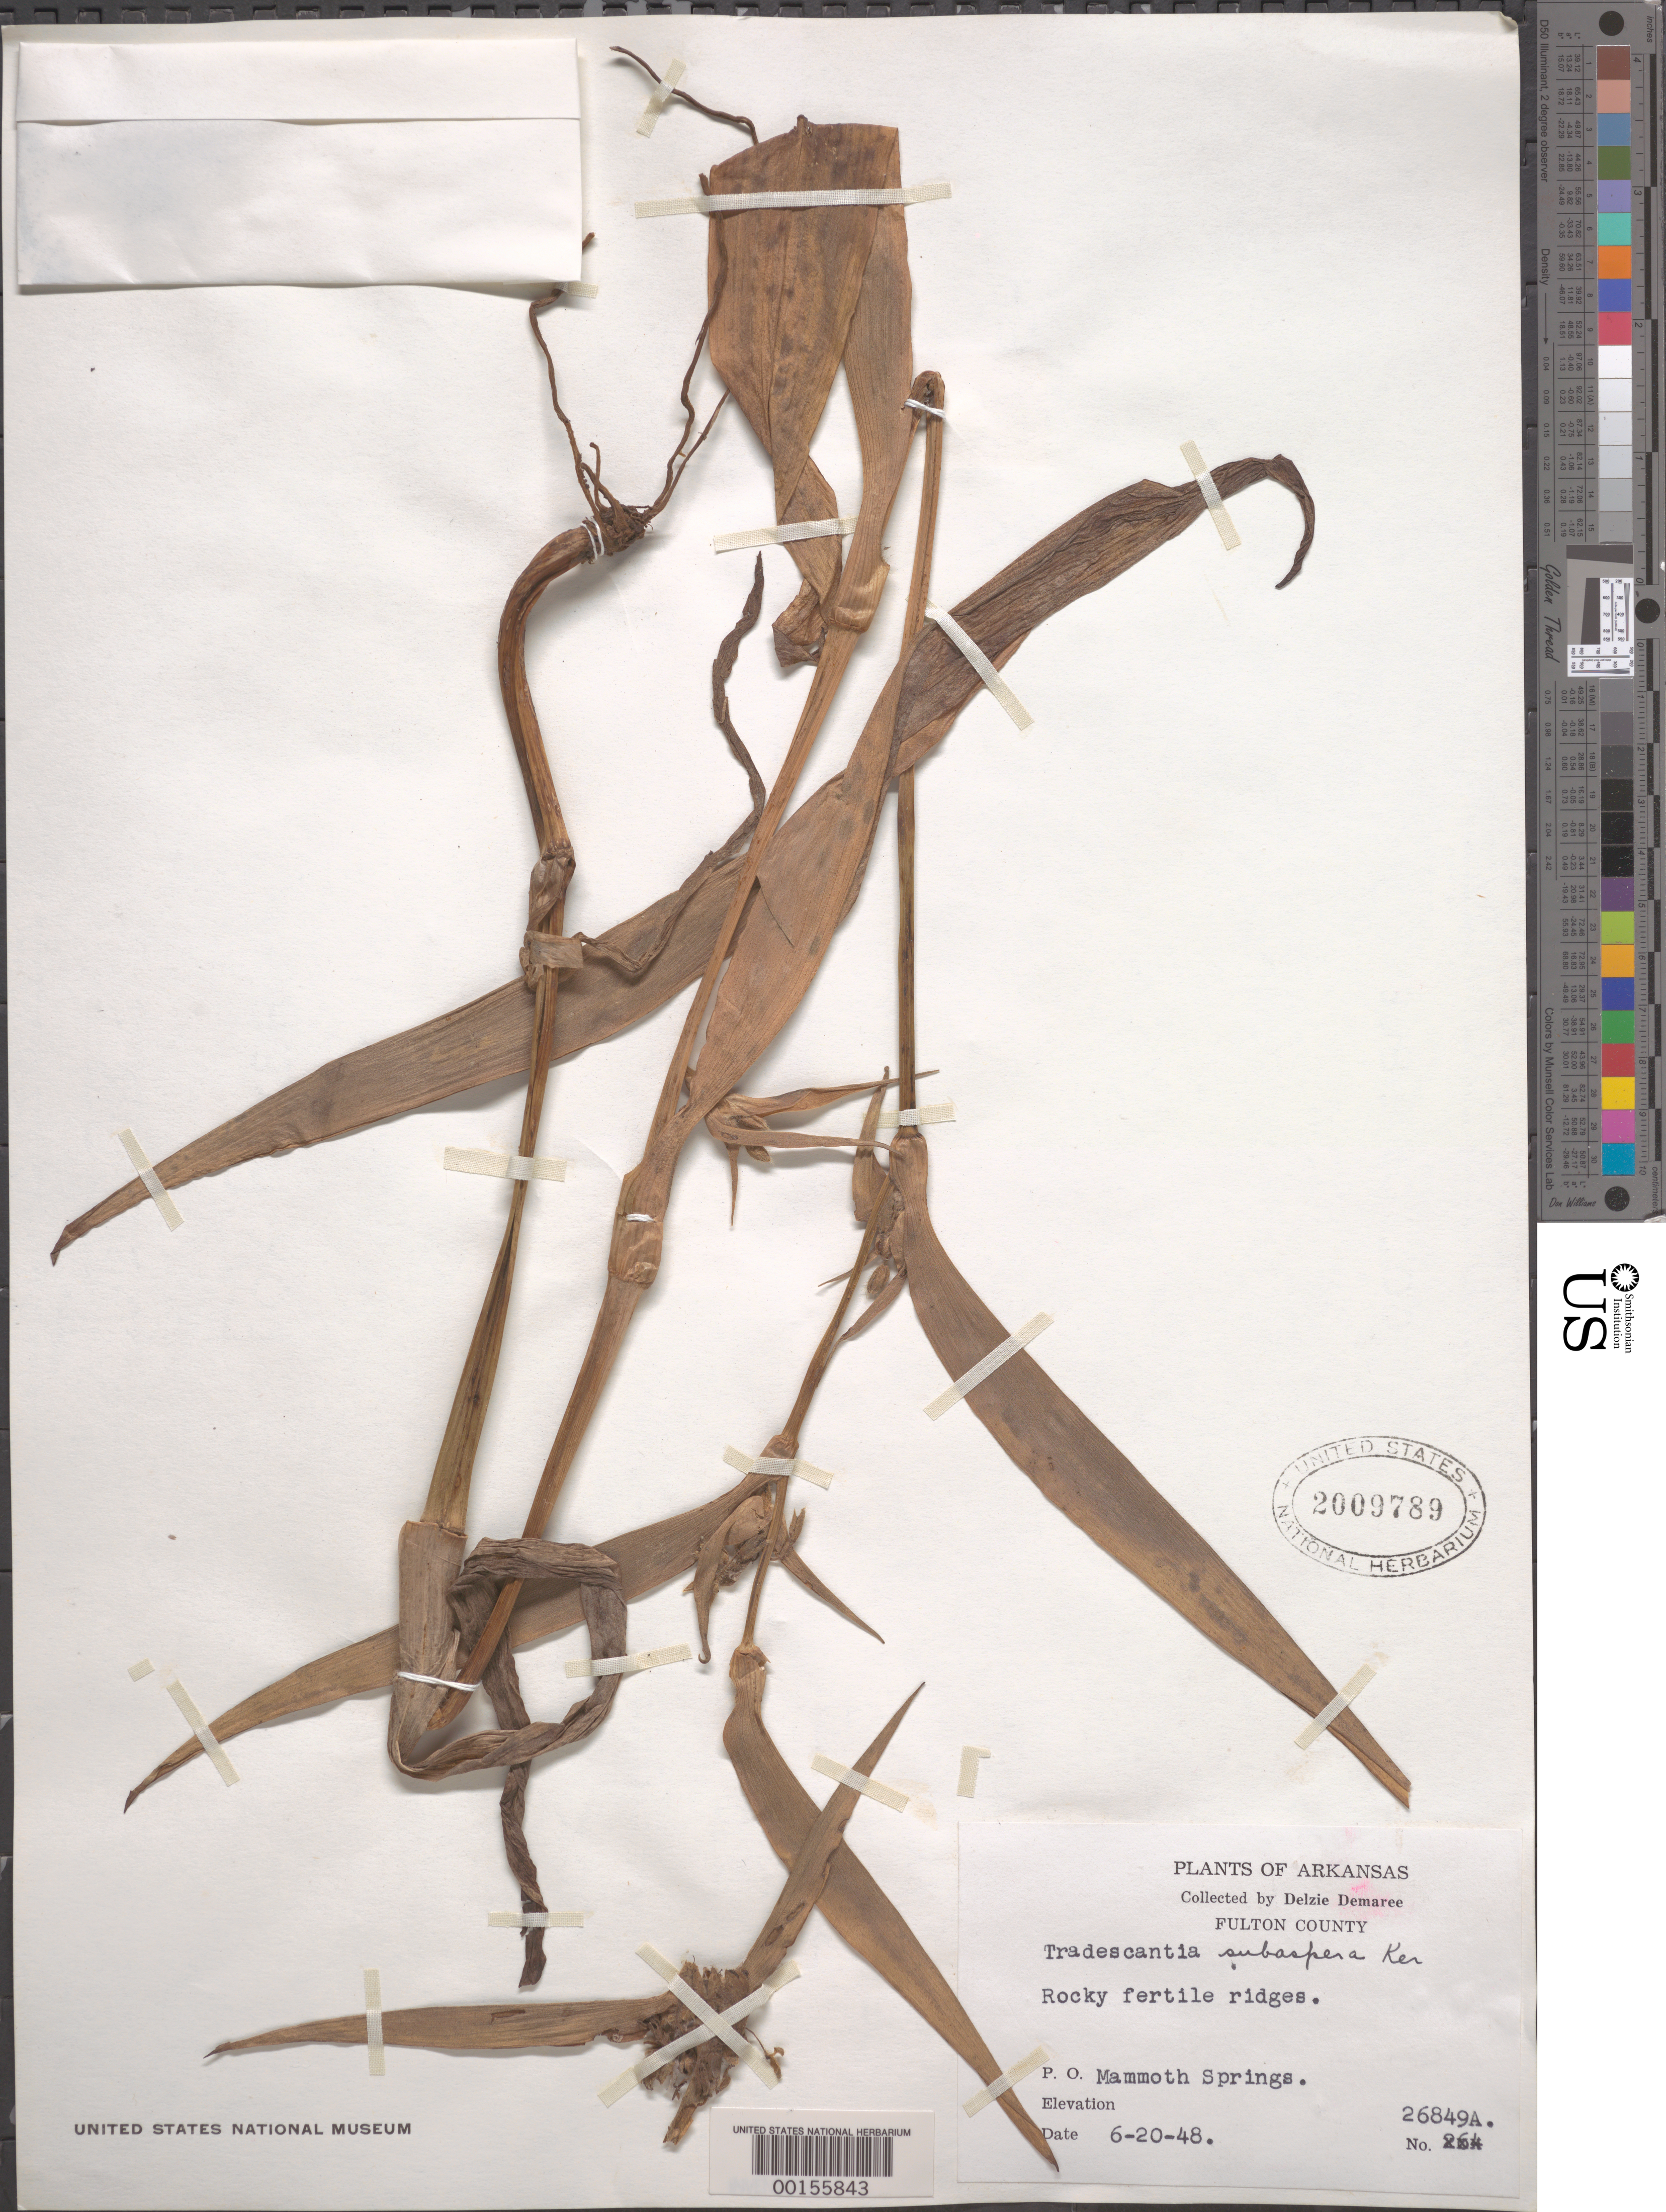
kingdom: Plantae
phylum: Tracheophyta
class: Liliopsida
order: Commelinales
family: Commelinaceae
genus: Tradescantia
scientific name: Tradescantia subaspera var. subaspera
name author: Ker Gawl.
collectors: D. Demaree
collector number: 26849a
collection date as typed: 20 Jun 1948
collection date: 1948-06-20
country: United States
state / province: Arkansas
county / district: Fulton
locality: Mammoth springs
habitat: Rocky ridge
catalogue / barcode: US 2009789